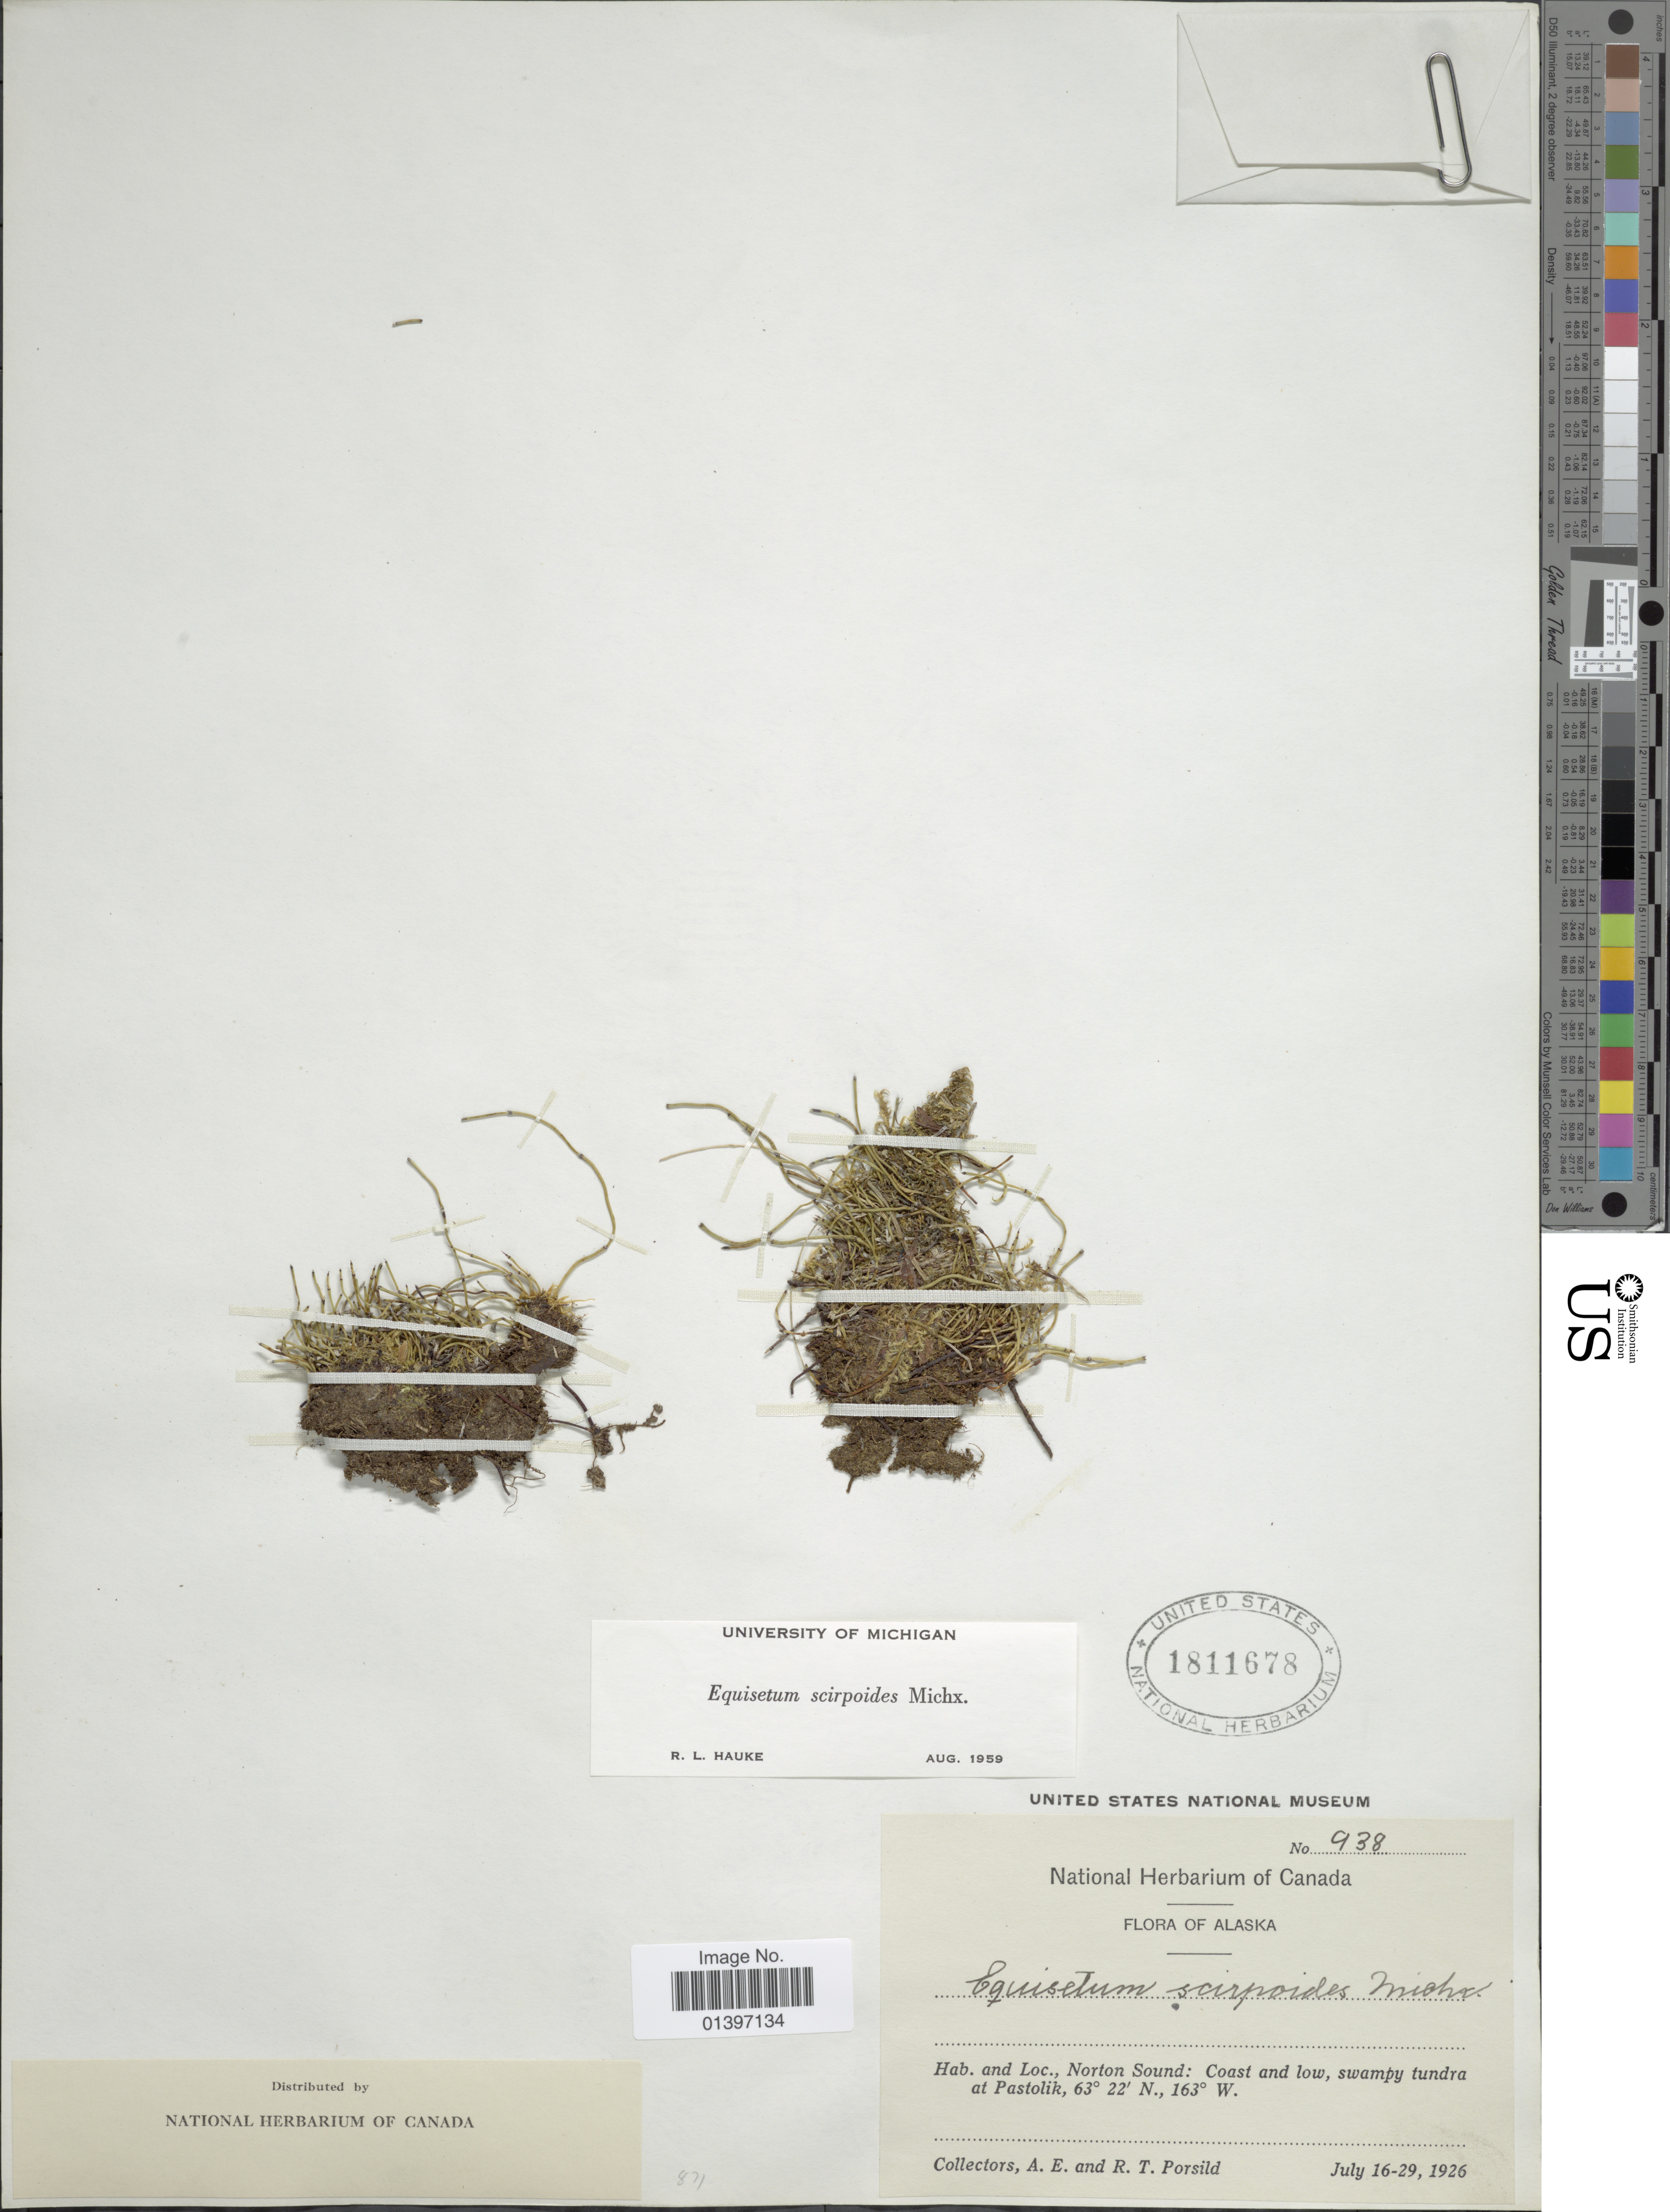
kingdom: Plantae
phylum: Tracheophyta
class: Polypodiopsida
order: Equisetales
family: Equisetaceae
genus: Equisetum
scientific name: Equisetum scirpoides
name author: Michx.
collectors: A. E. Porsild & R. T. Porsild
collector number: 938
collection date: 1926-07-16/1926-07-29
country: United States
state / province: Alaska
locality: Norton Soudn: Coast and low , swampy tundra at Pastolik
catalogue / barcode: US 1811678